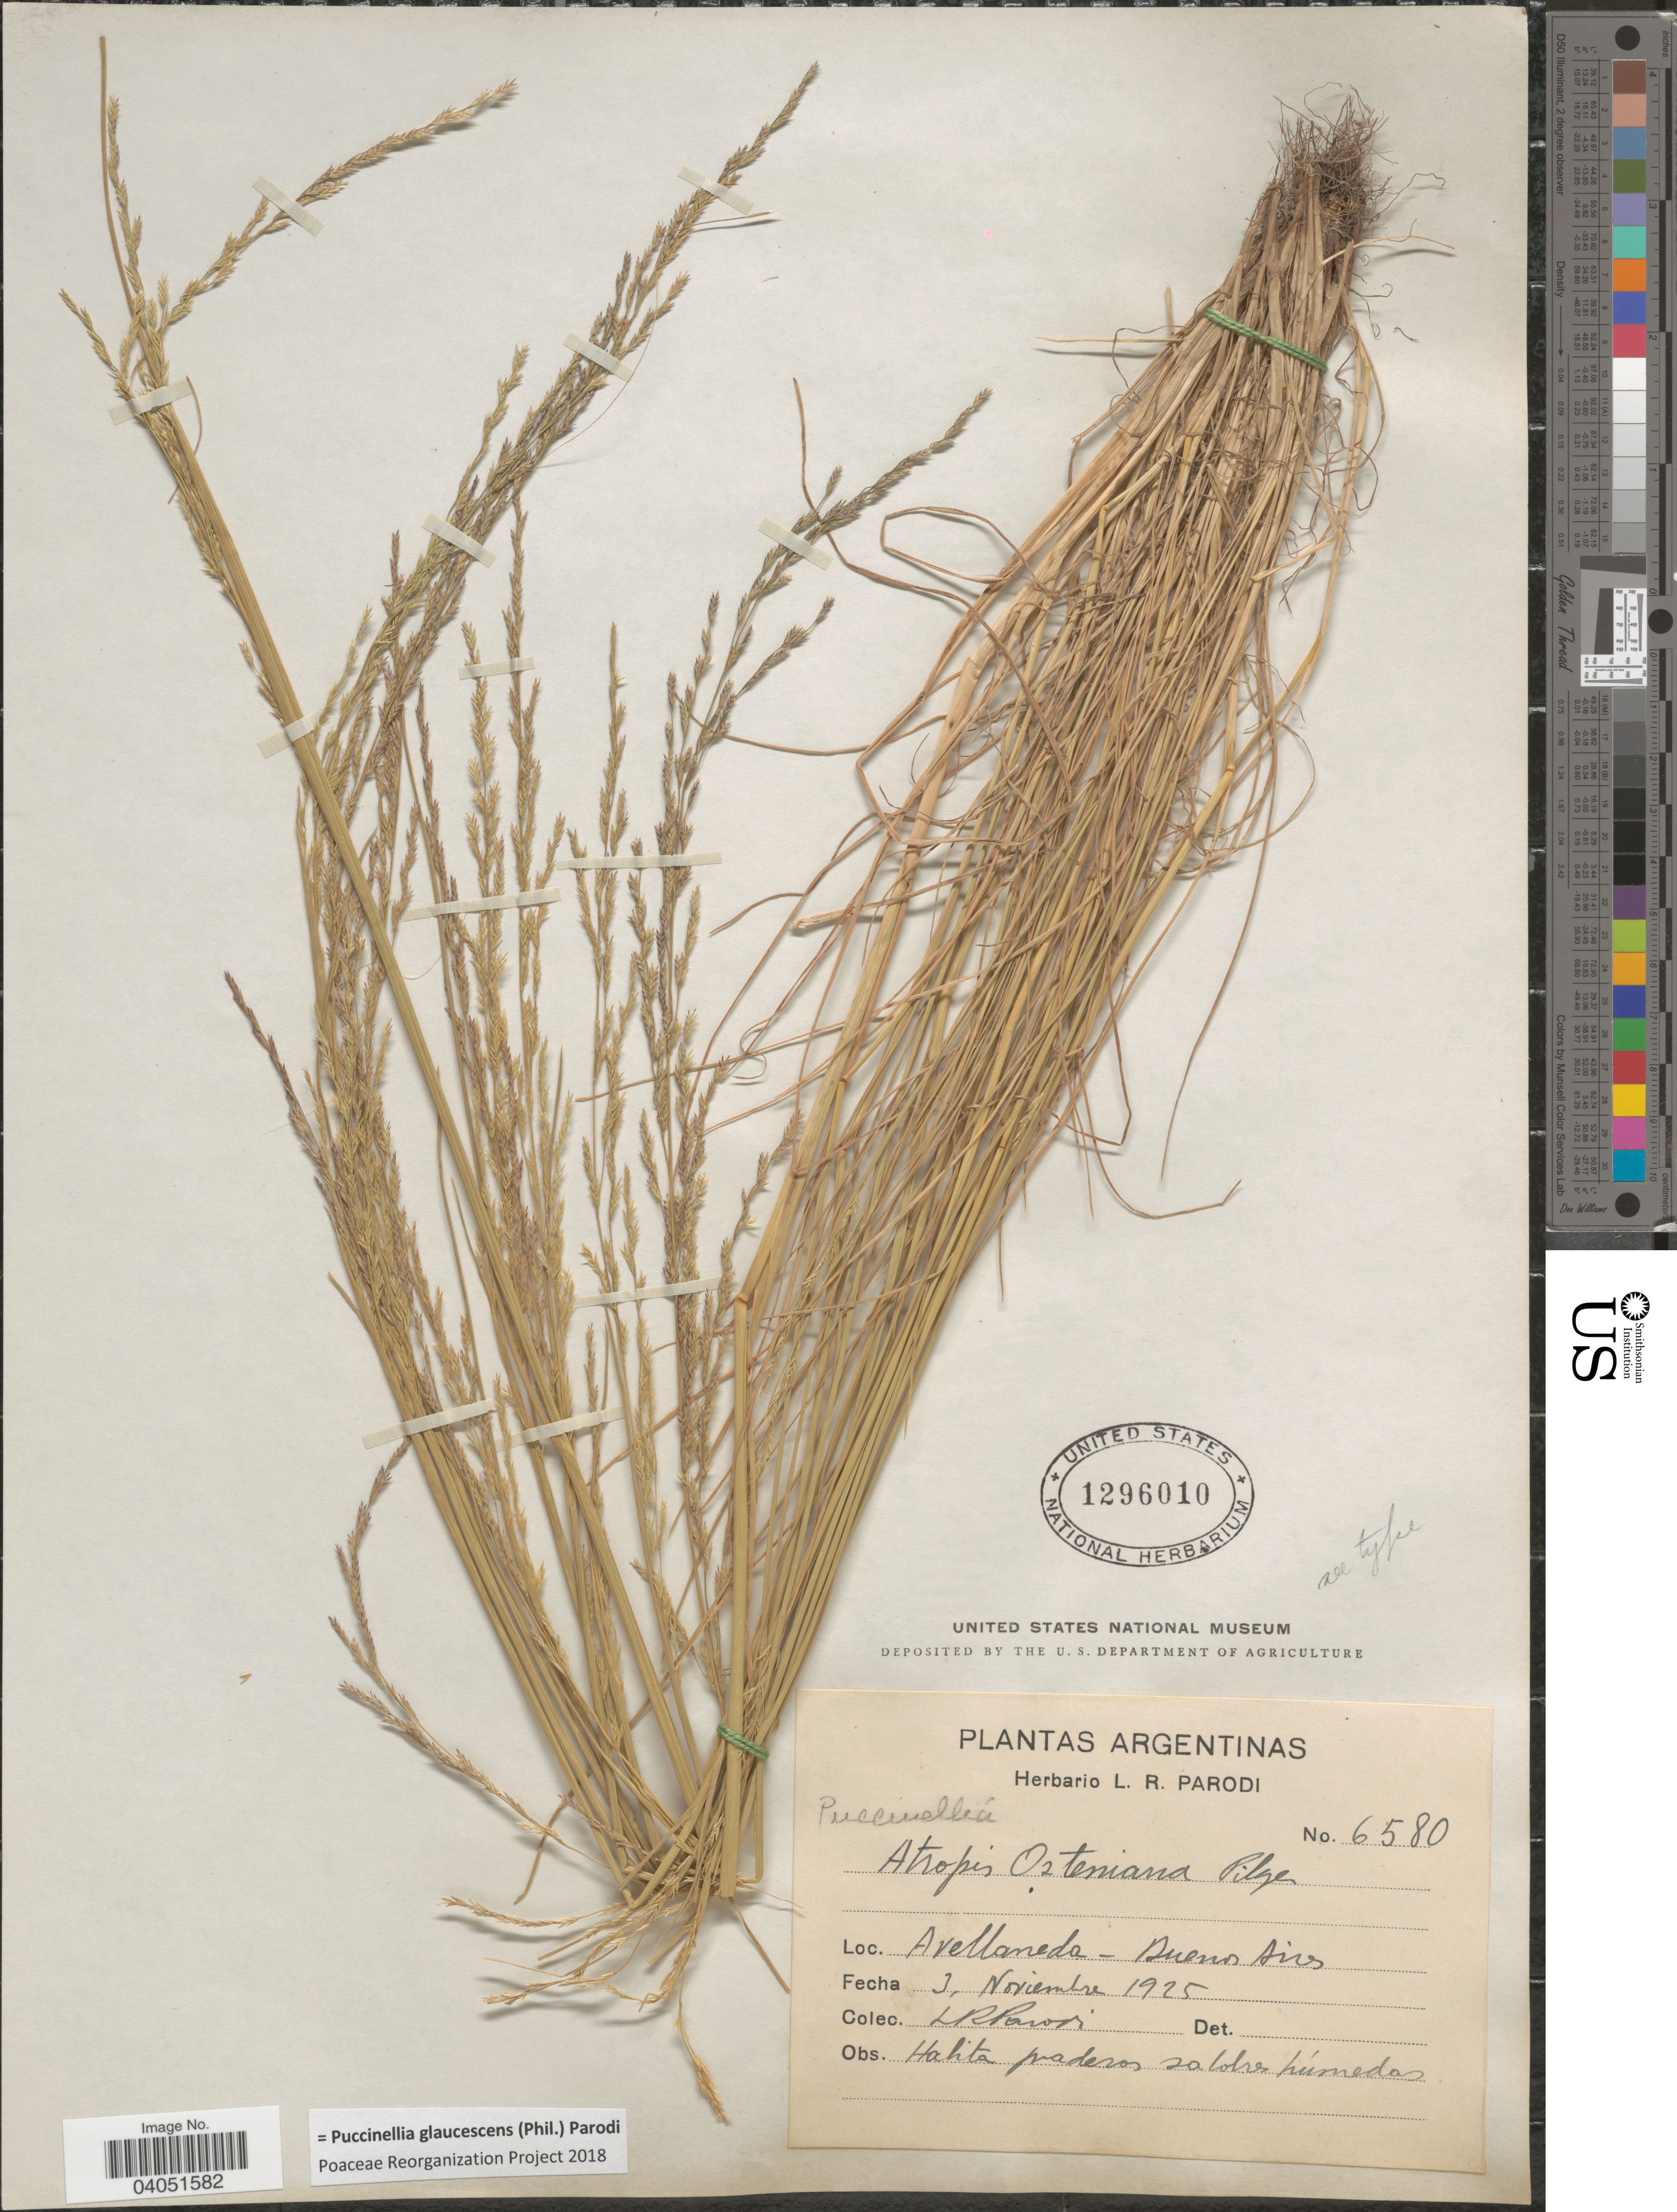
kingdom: Plantae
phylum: Tracheophyta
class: Liliopsida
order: Poales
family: Poaceae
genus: Puccinellia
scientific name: Puccinellia glaucescens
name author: (Phil.) Parodi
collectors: L. R. Parodi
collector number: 6580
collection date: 1925-11-03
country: Argentina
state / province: Buenos Aires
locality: Avellaneda.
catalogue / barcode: US 1296010